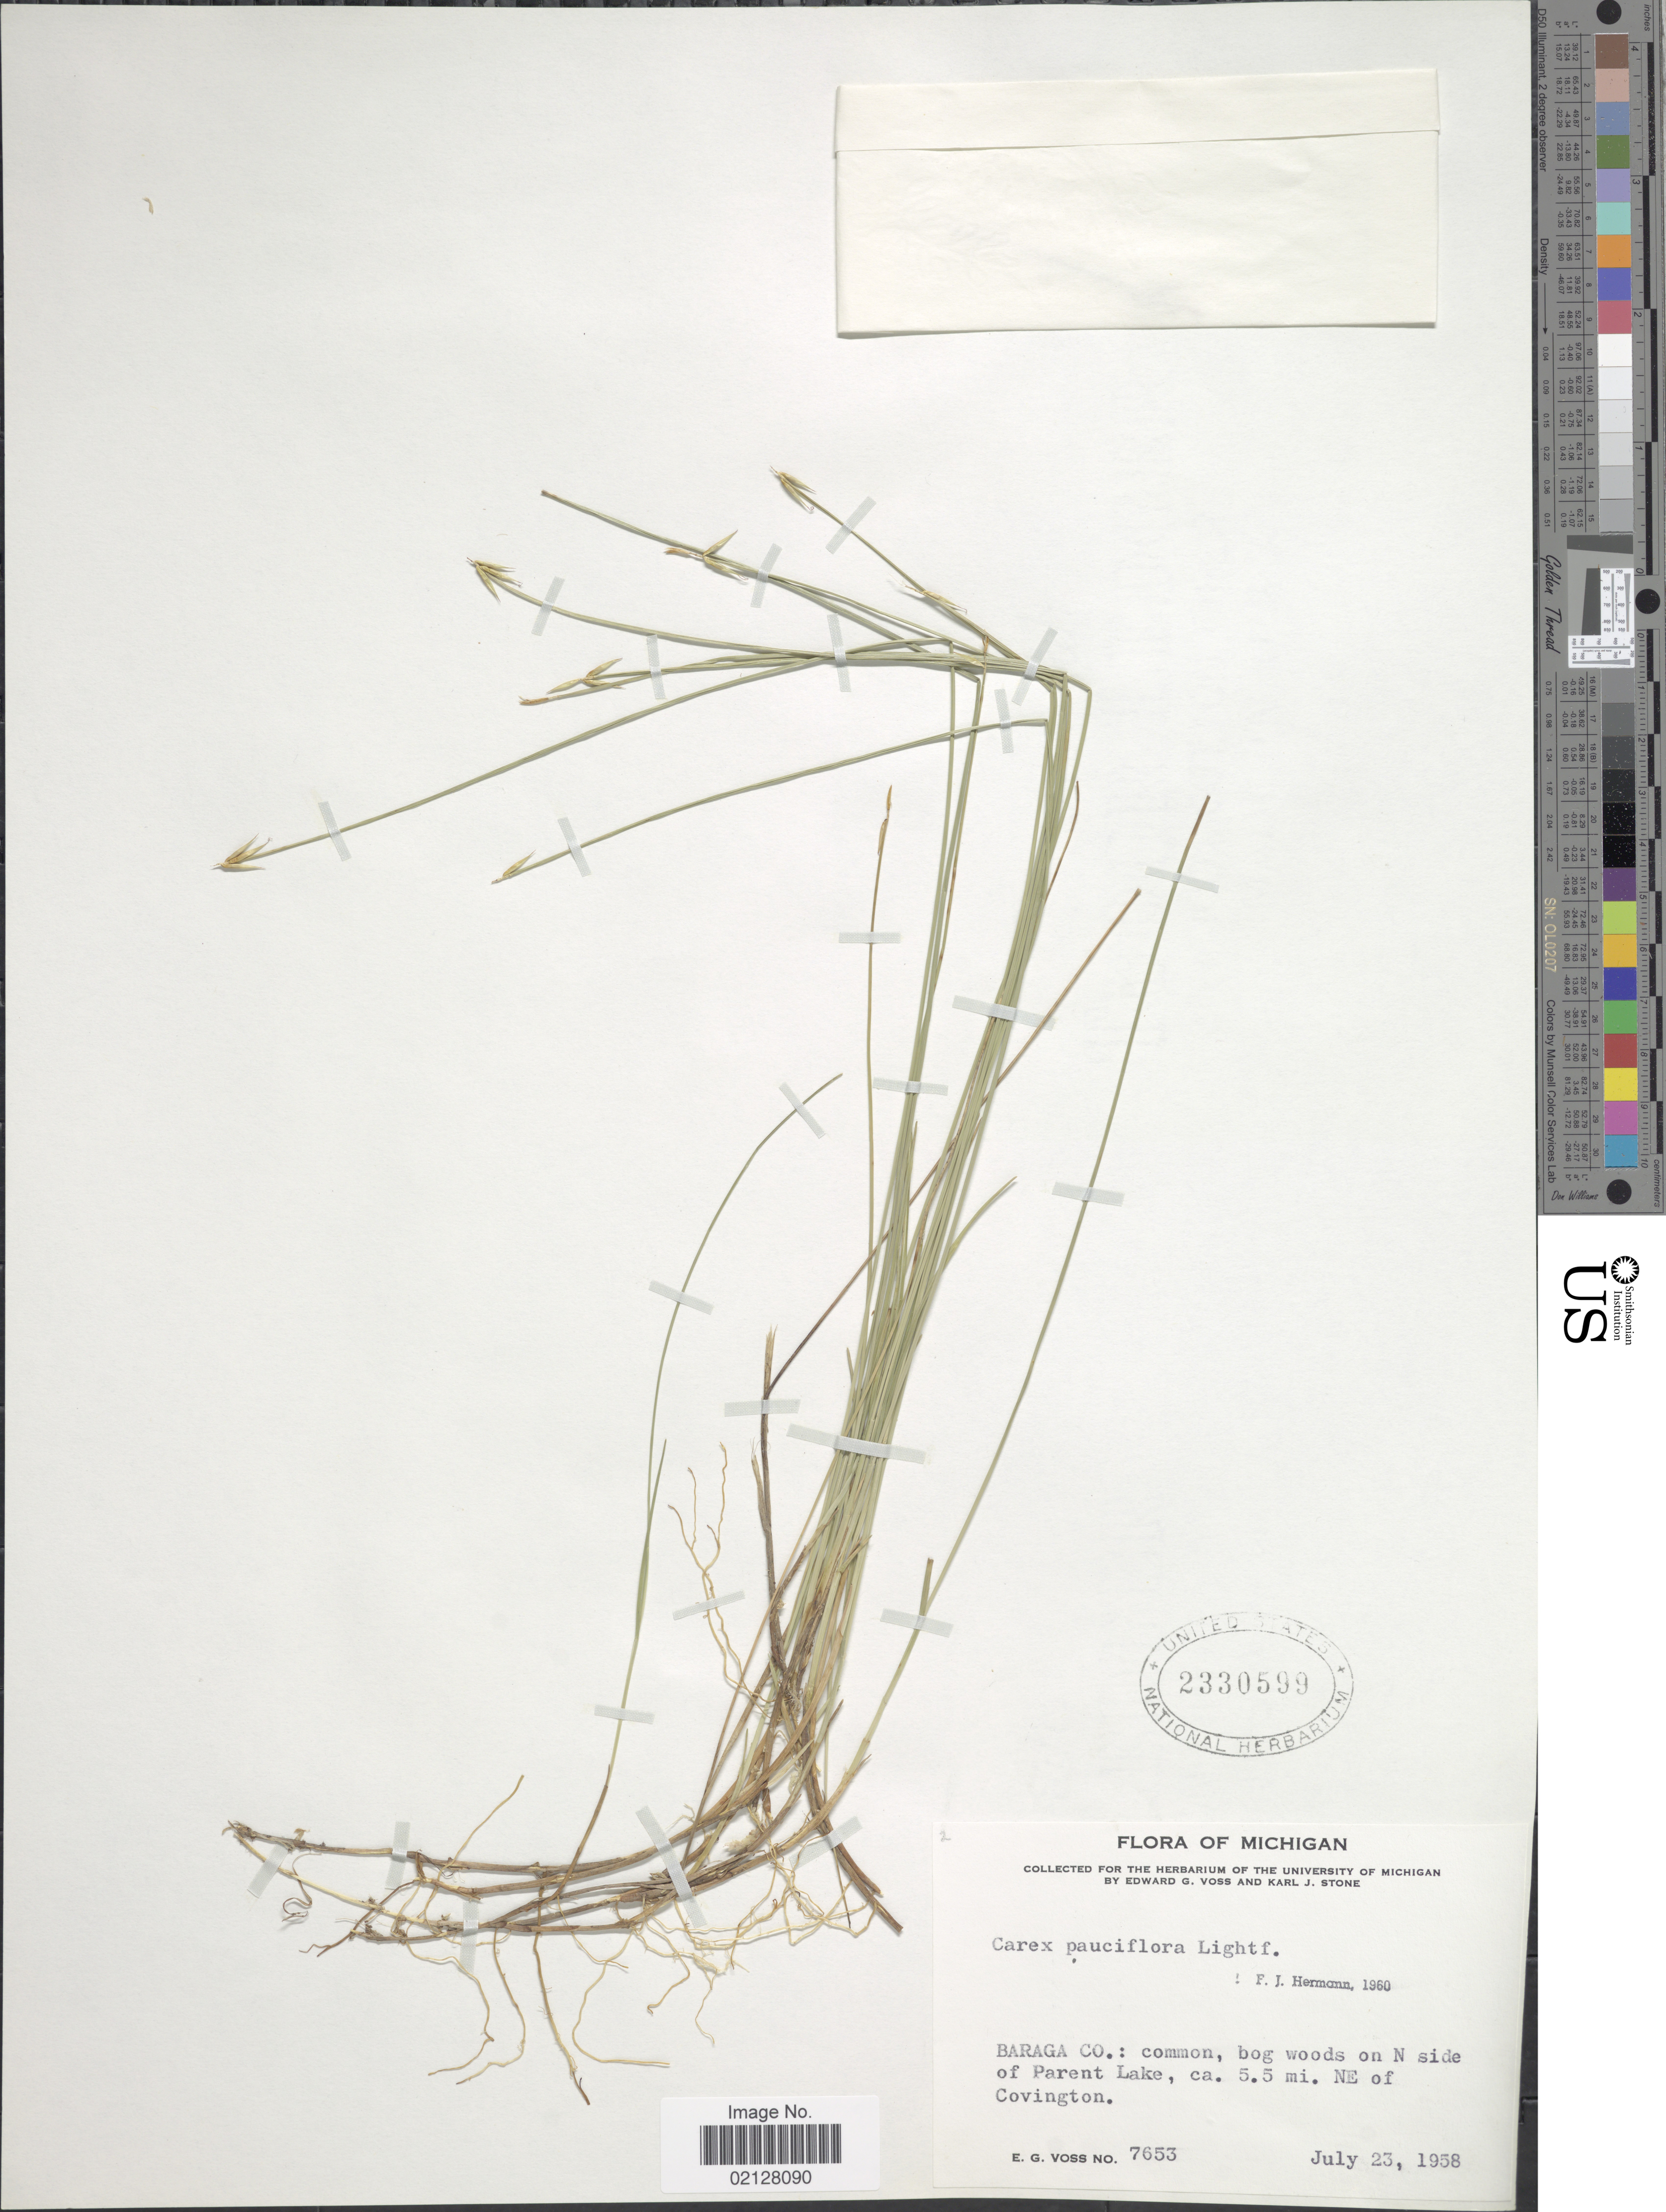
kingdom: Plantae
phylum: Tracheophyta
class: Liliopsida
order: Poales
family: Cyperaceae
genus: Carex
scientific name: Carex pauciflora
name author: Lightf.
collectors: E. G. Voss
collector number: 7653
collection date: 1958-07-23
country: United States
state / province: Michigan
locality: Baraga Co.: bog woods on N side of Parent Lake, ca. 5.5 mi. NE of Covington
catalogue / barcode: US 2330599